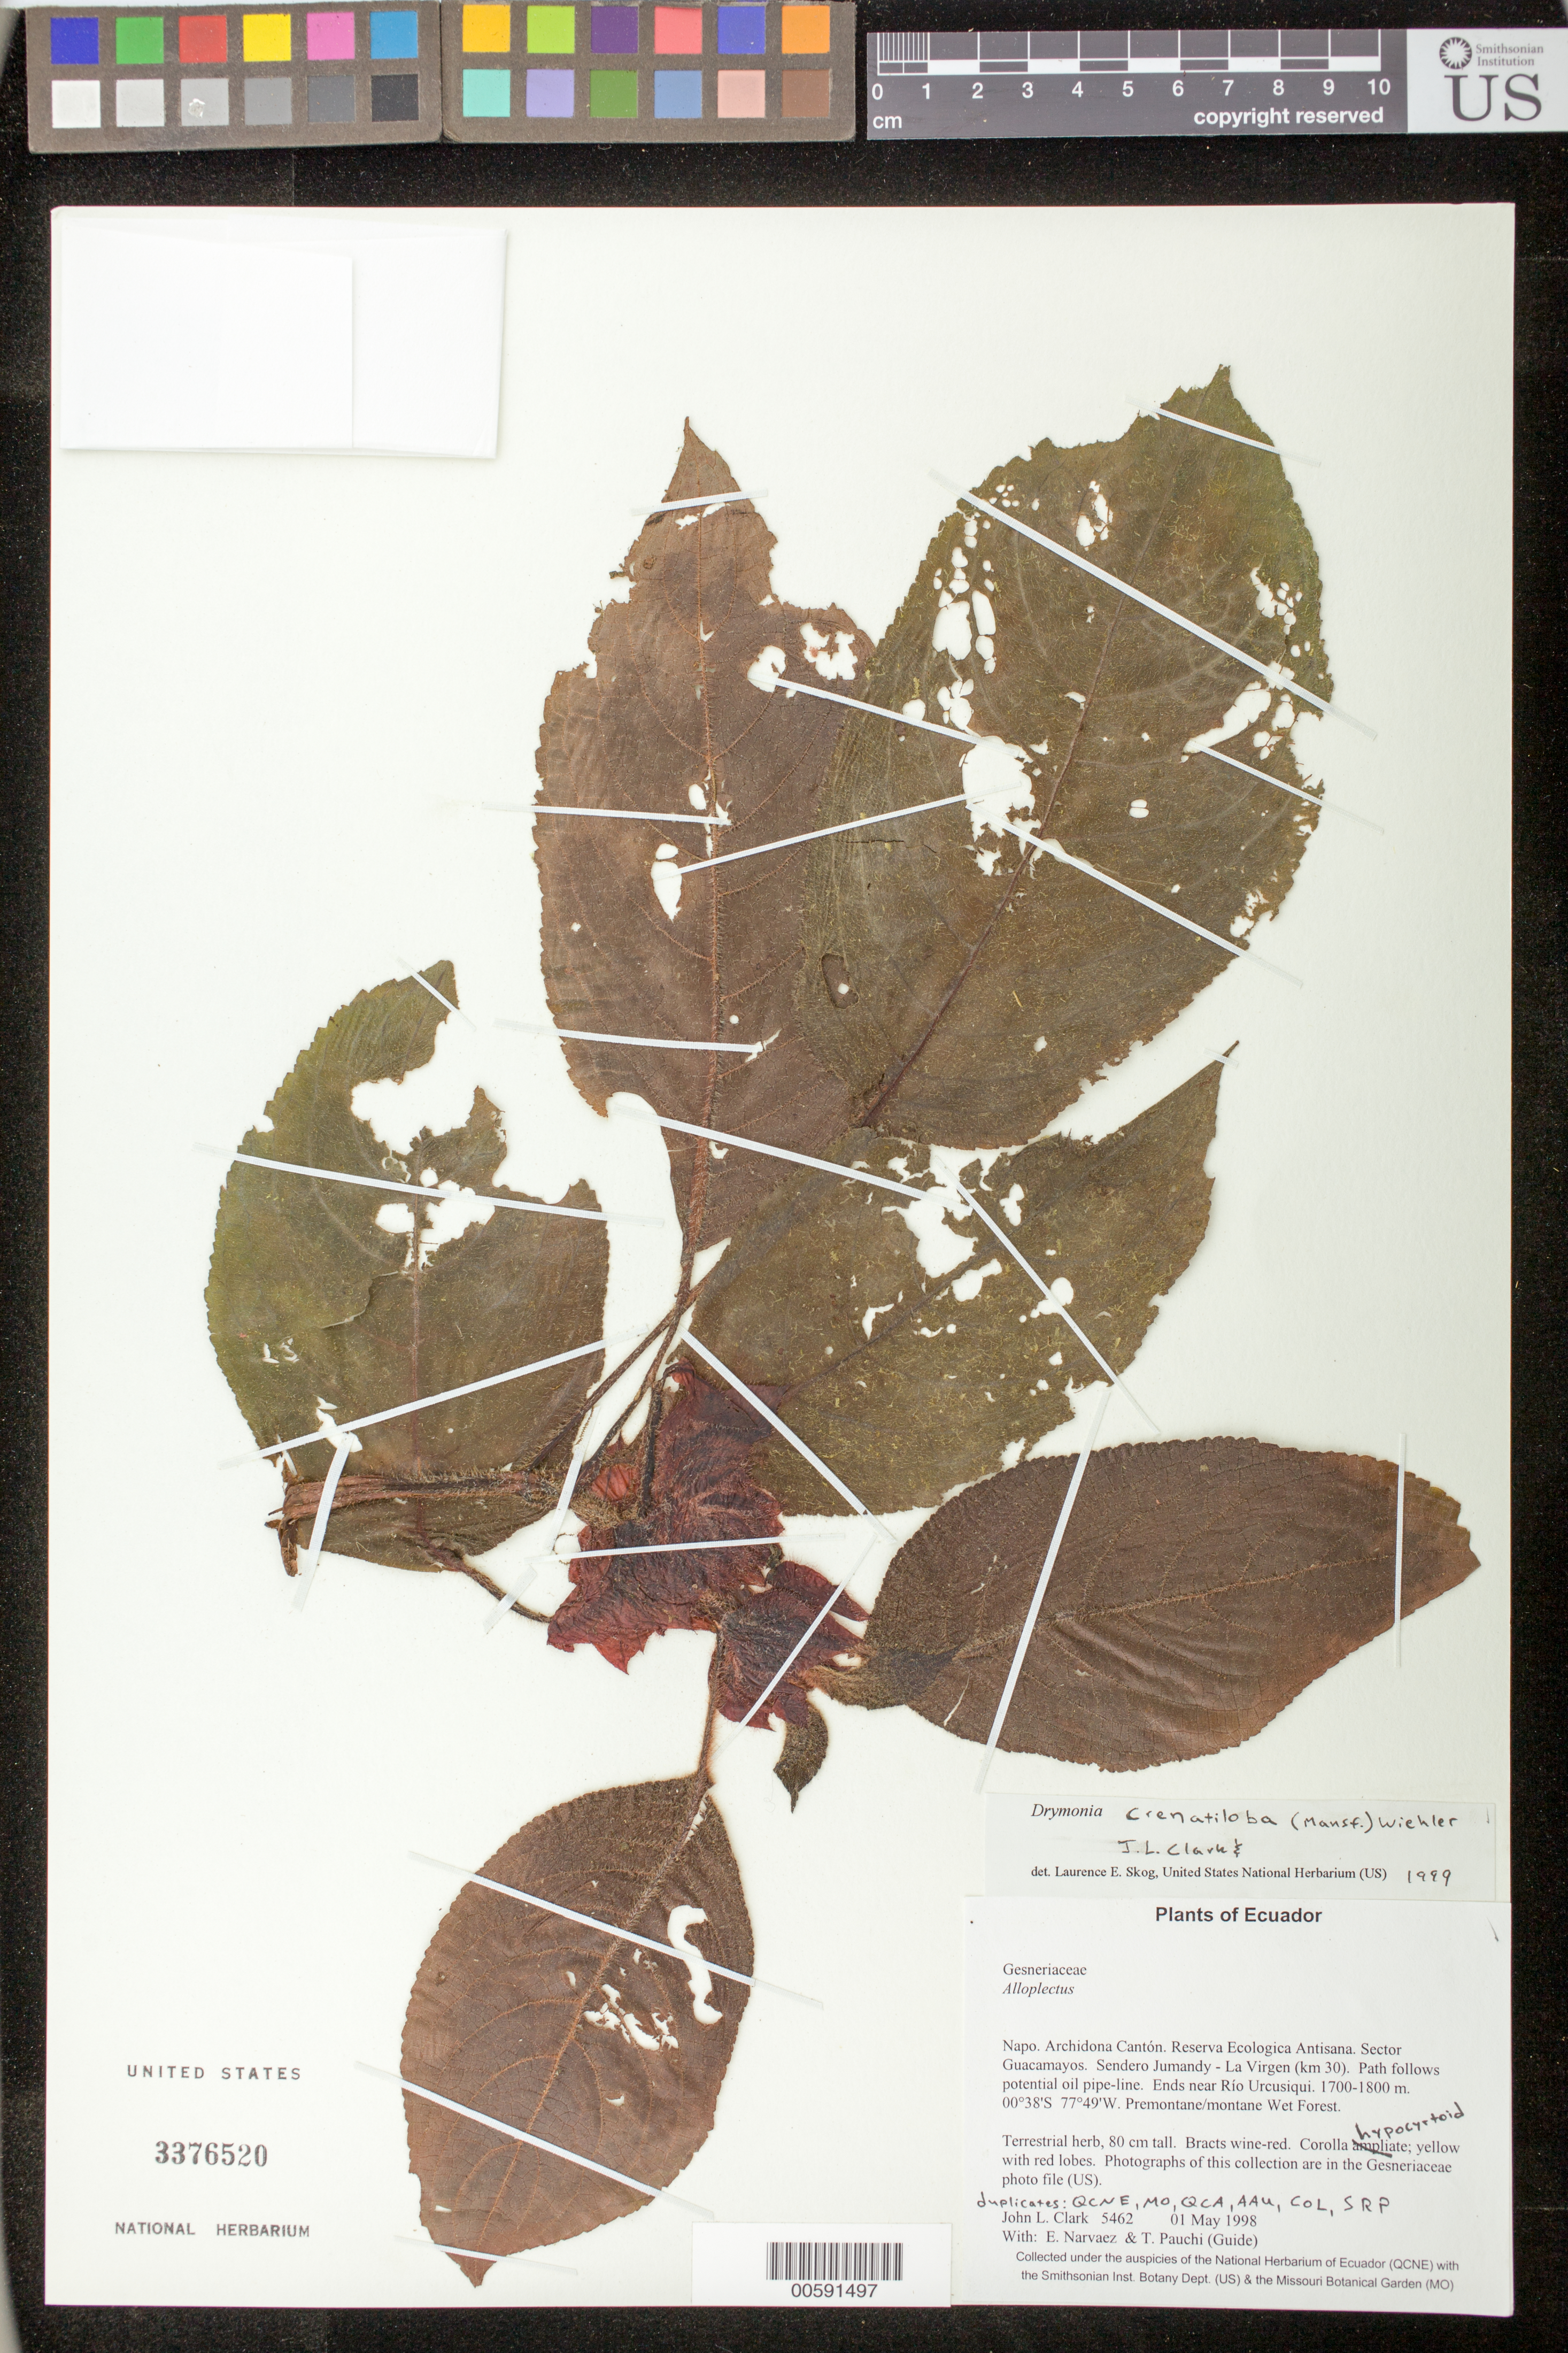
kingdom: Plantae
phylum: Tracheophyta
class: Magnoliopsida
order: Lamiales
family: Gesneriaceae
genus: Drymonia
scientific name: Drymonia crenatiloba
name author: (Mansf.) Wiehler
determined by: Clark, J. L.; Skog, Laurence E.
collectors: J. L. Clark, E. Narváez & T. Pauchi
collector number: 5462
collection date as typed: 01 May 1998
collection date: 1998-05-01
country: Ecuador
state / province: Napo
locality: Archidona Cantón. Reserva Ecologica Antisana. Sector Guacamayos. Sendero Jumandy - La Virgen (km 30). Path follows potential oil pipe-line. Ends near Río Urcusiqui.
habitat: Premontane/montane Wet Forest.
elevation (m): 1700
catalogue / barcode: US 3376520